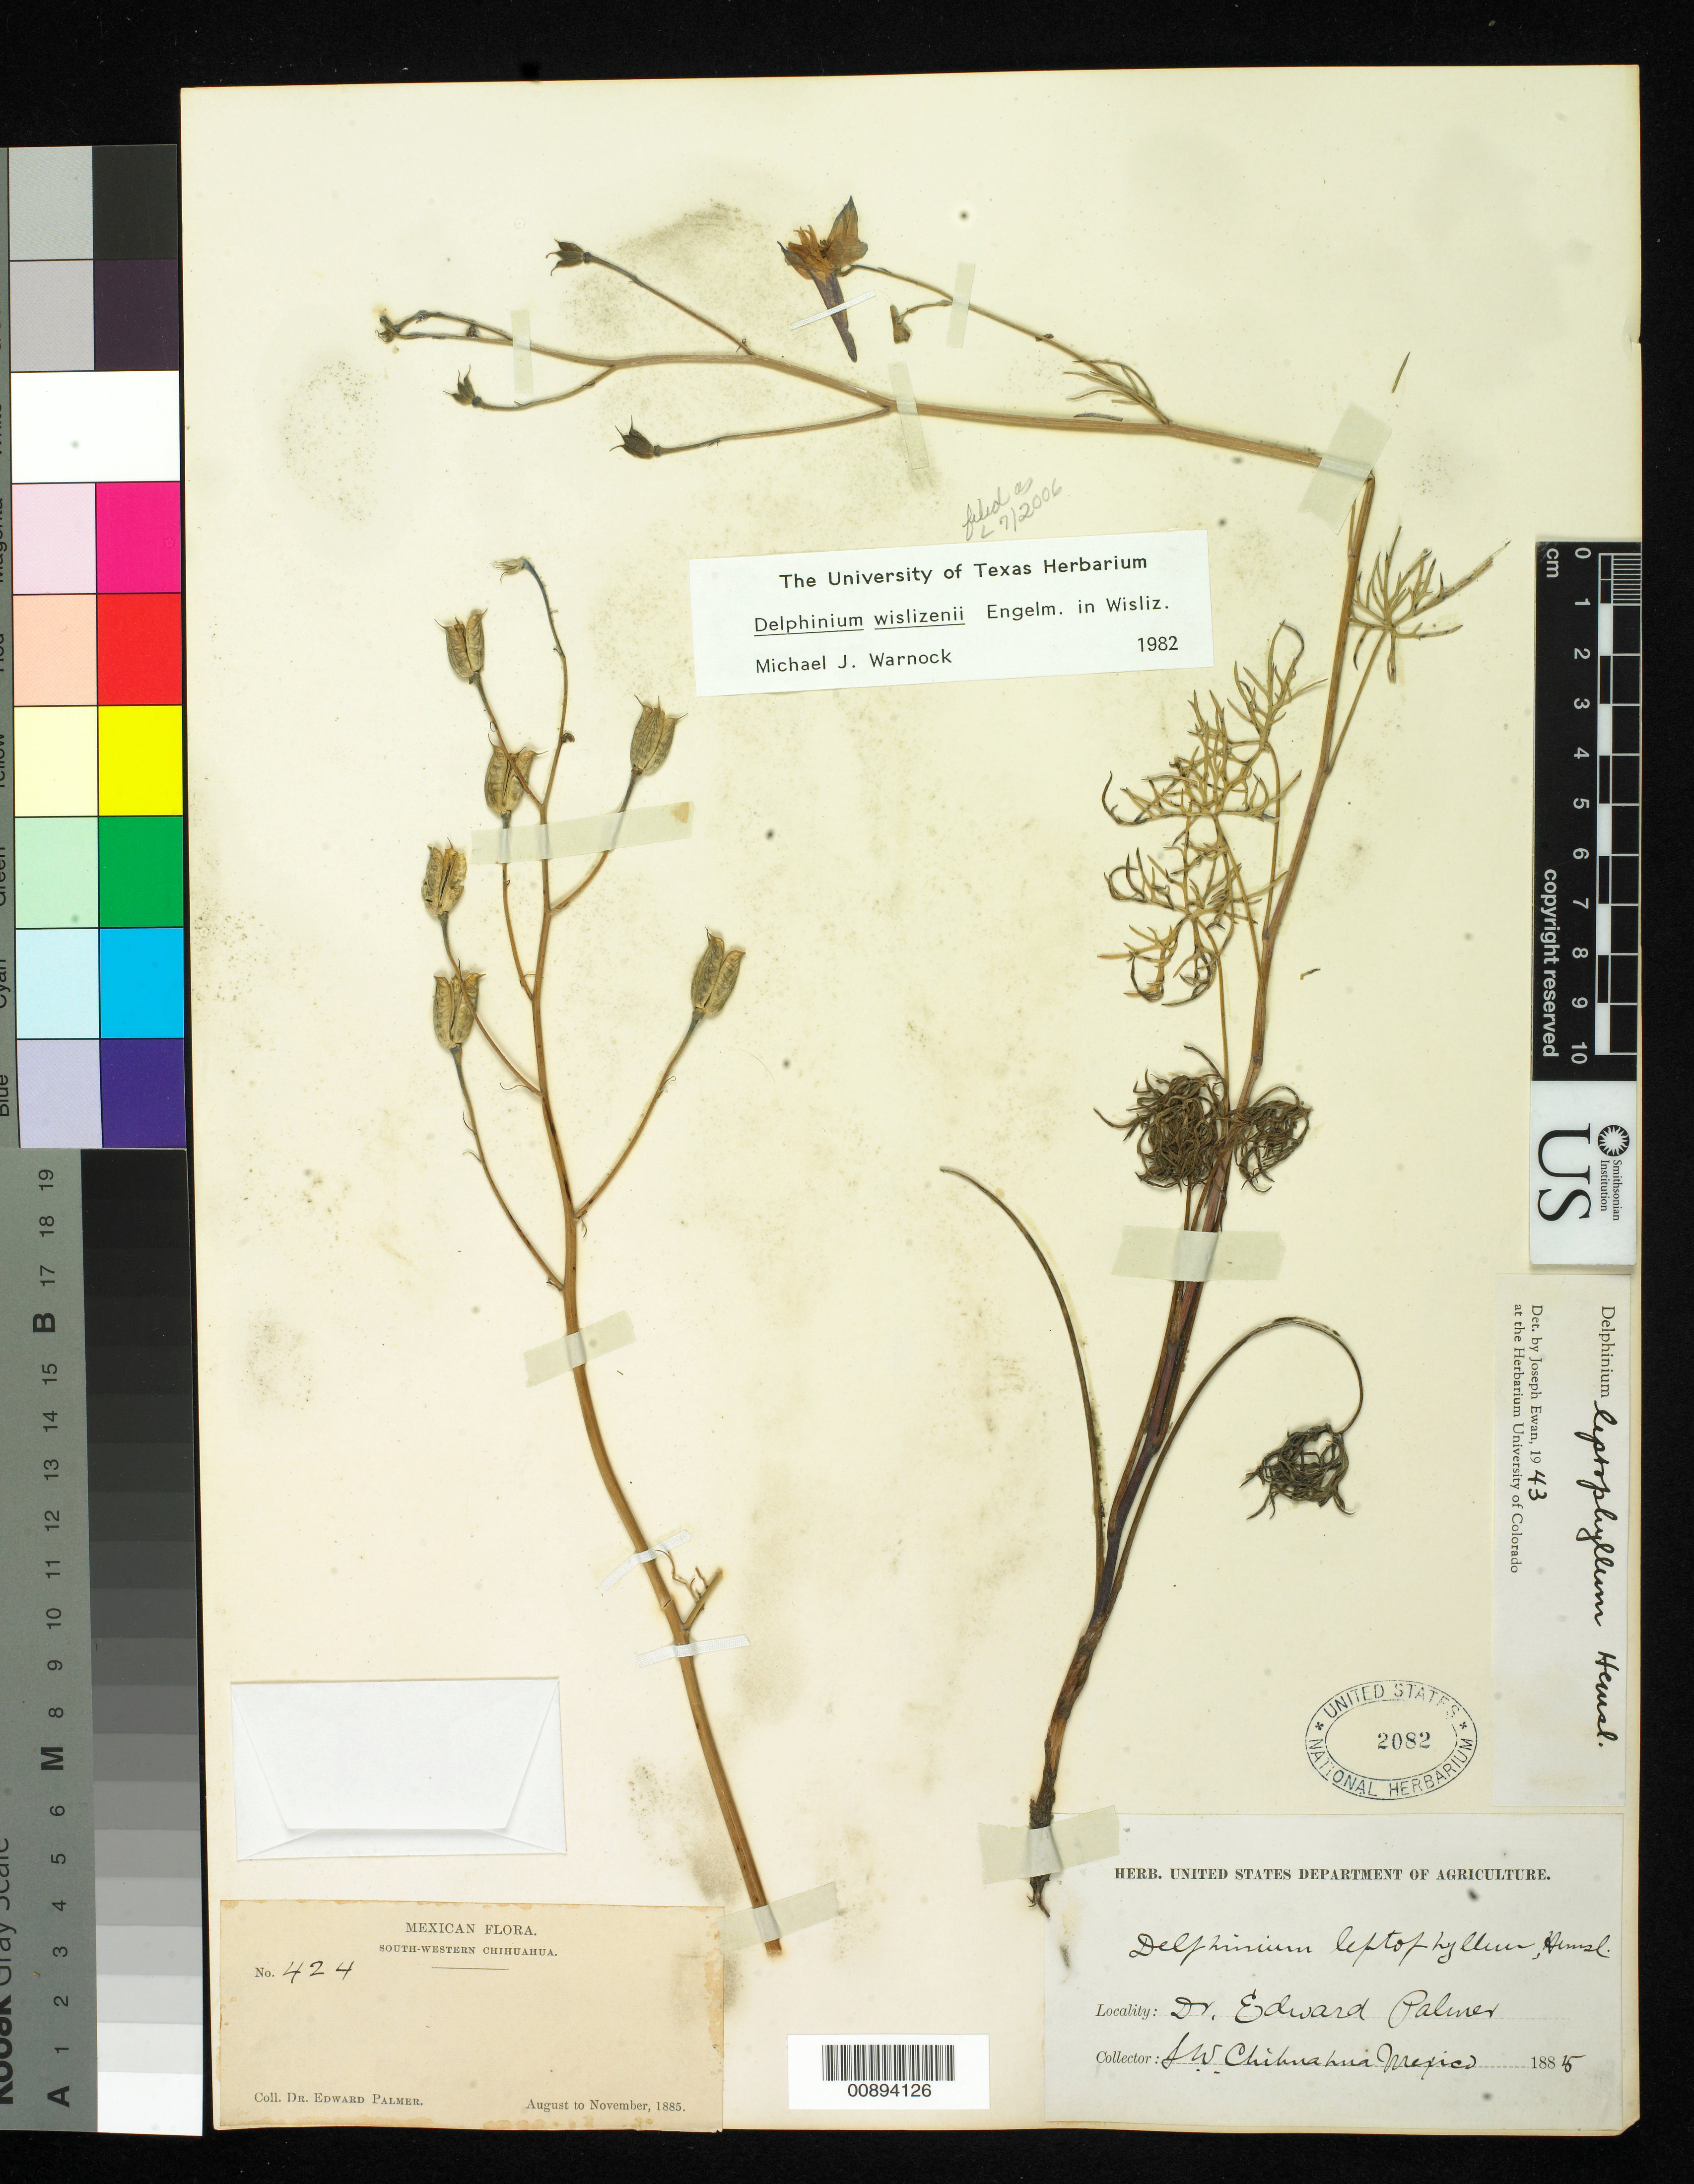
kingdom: Plantae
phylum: Tracheophyta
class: Magnoliopsida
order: Ranunculales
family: Ranunculaceae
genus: Delphinium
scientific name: Delphinium wislizeni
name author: Engelm.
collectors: E. Palmer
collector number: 424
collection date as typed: Aug 1885 to -- Nov 1885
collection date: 1885-08/1885-11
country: Mexico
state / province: Chihuahua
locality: South-Western Chihuahua.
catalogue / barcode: US 2082